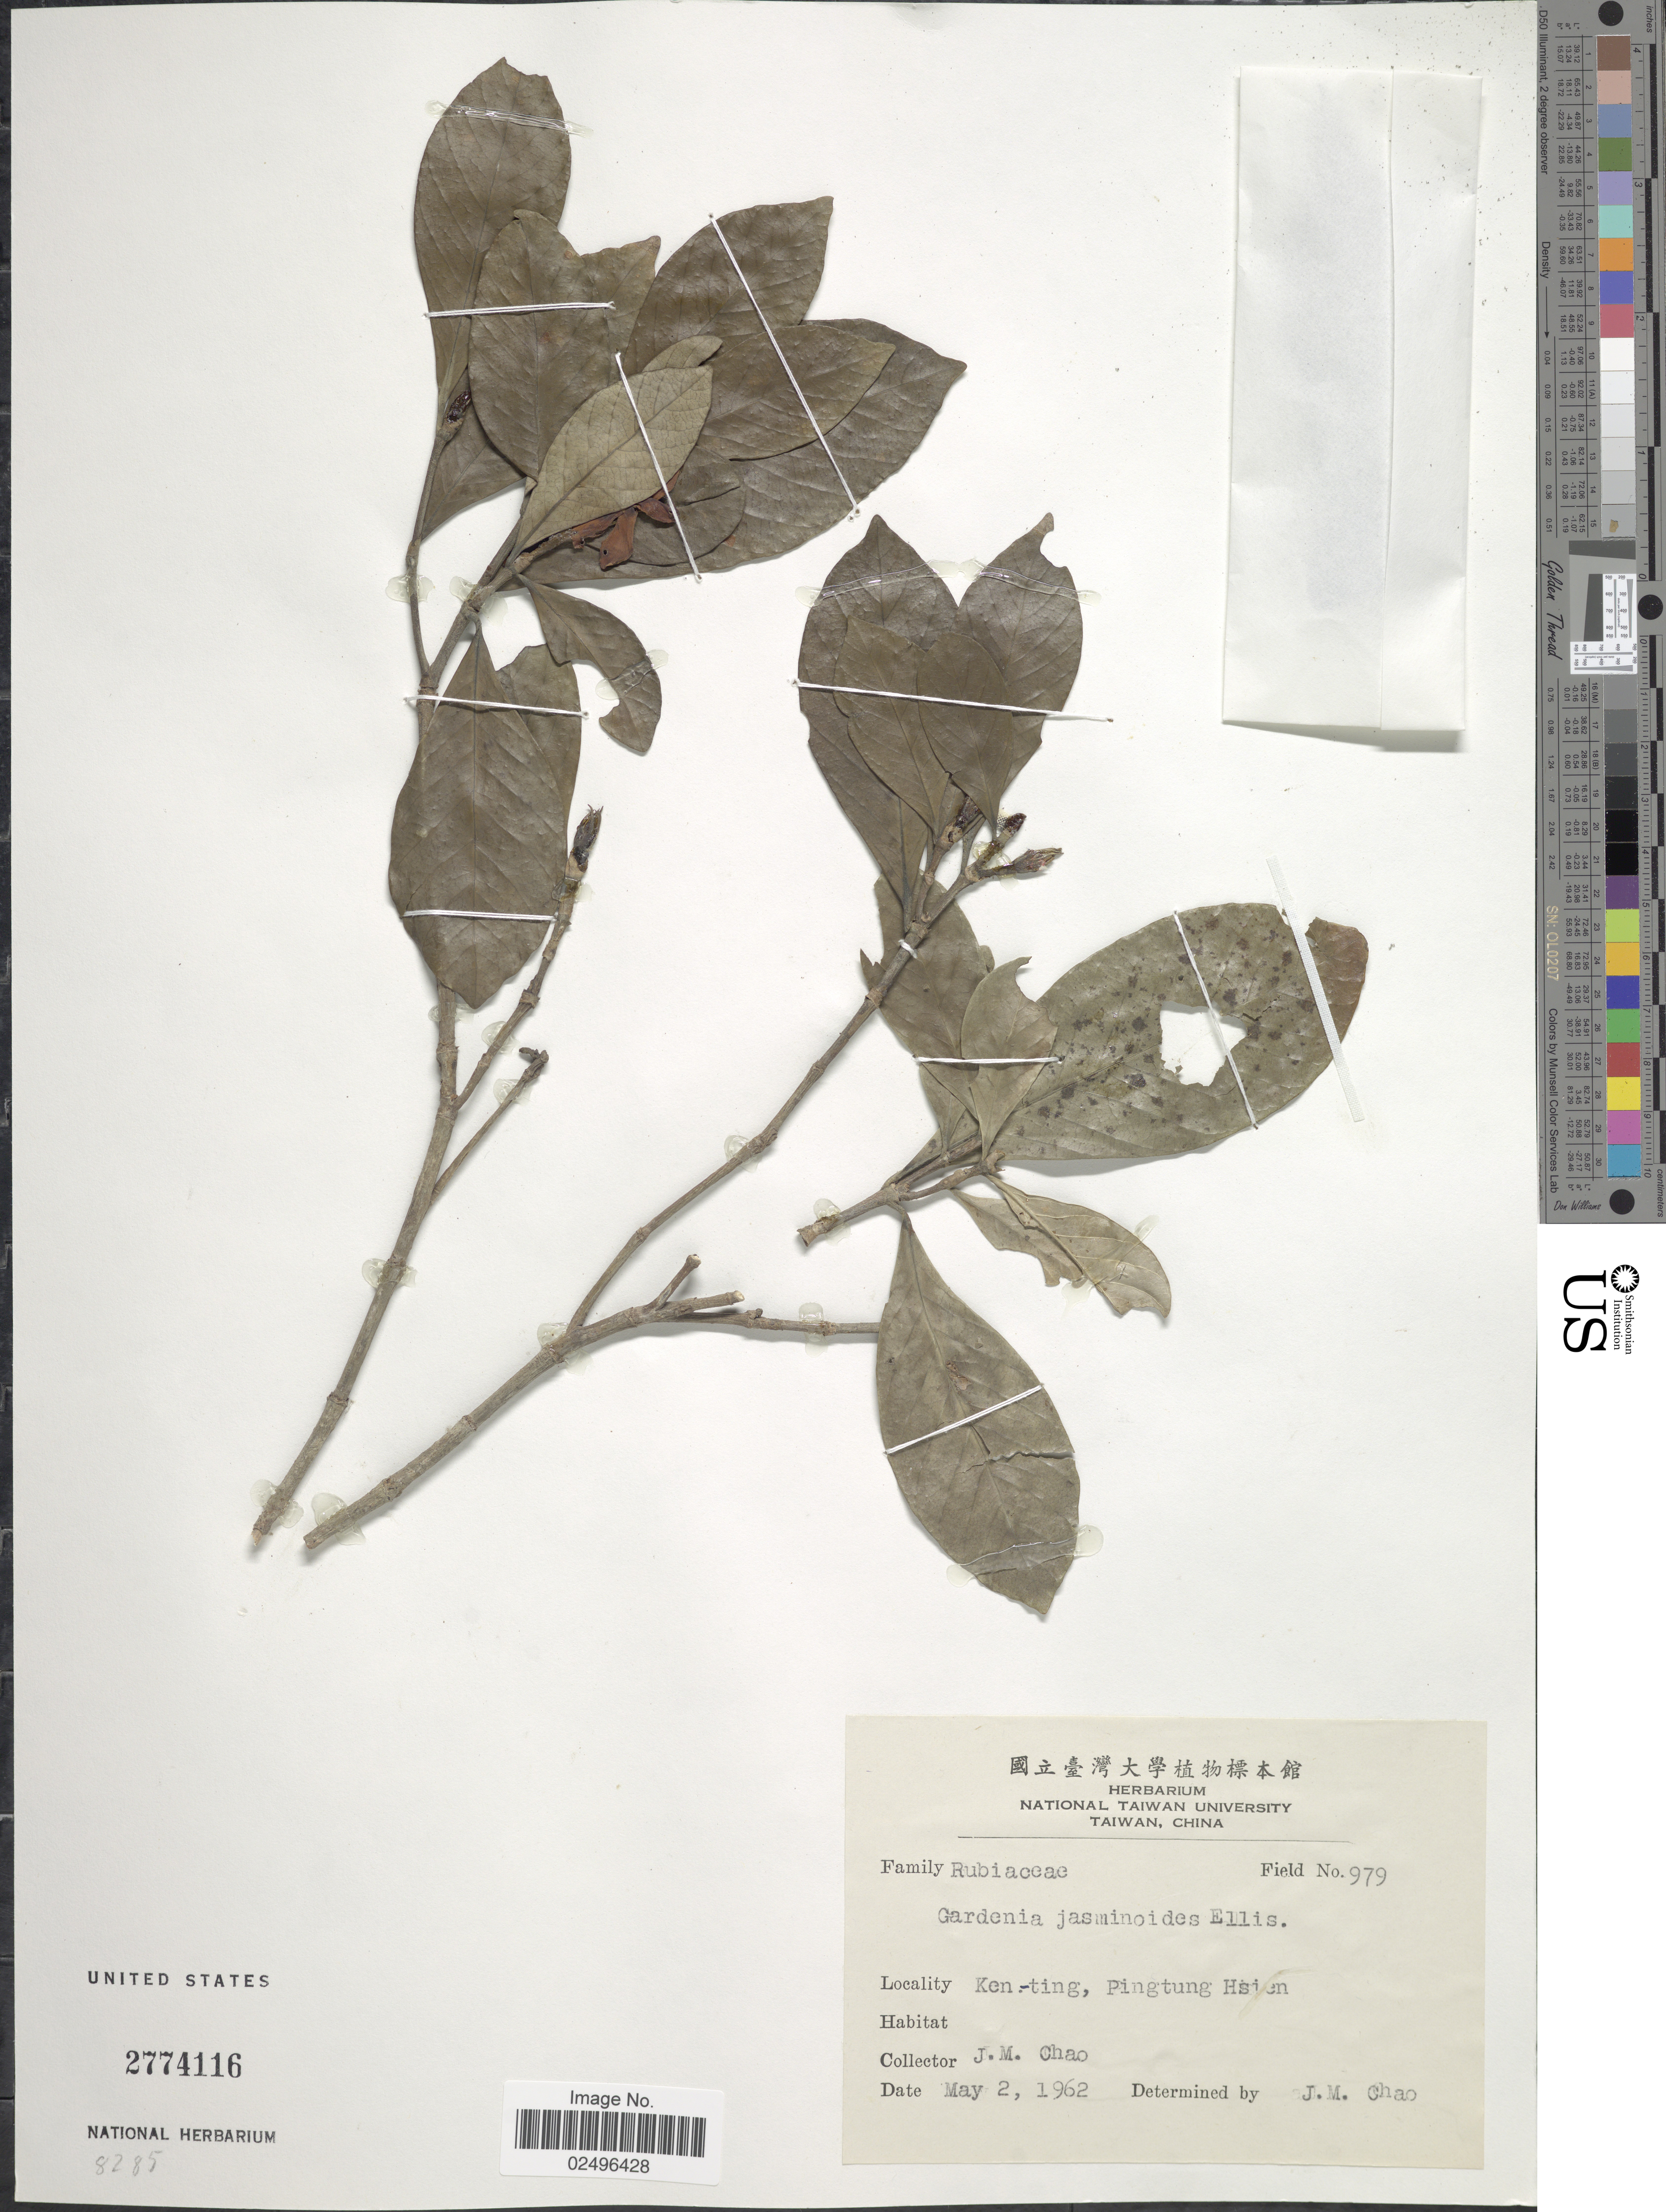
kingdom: Plantae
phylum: Tracheophyta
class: Magnoliopsida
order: Gentianales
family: Rubiaceae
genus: Gardenia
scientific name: Gardenia augusta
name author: (L.) Merr.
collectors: J. Chao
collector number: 979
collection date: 1962-05-02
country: Taiwan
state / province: Pingtung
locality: Ken-Ting, Pingtung Hsien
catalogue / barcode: US 2774116